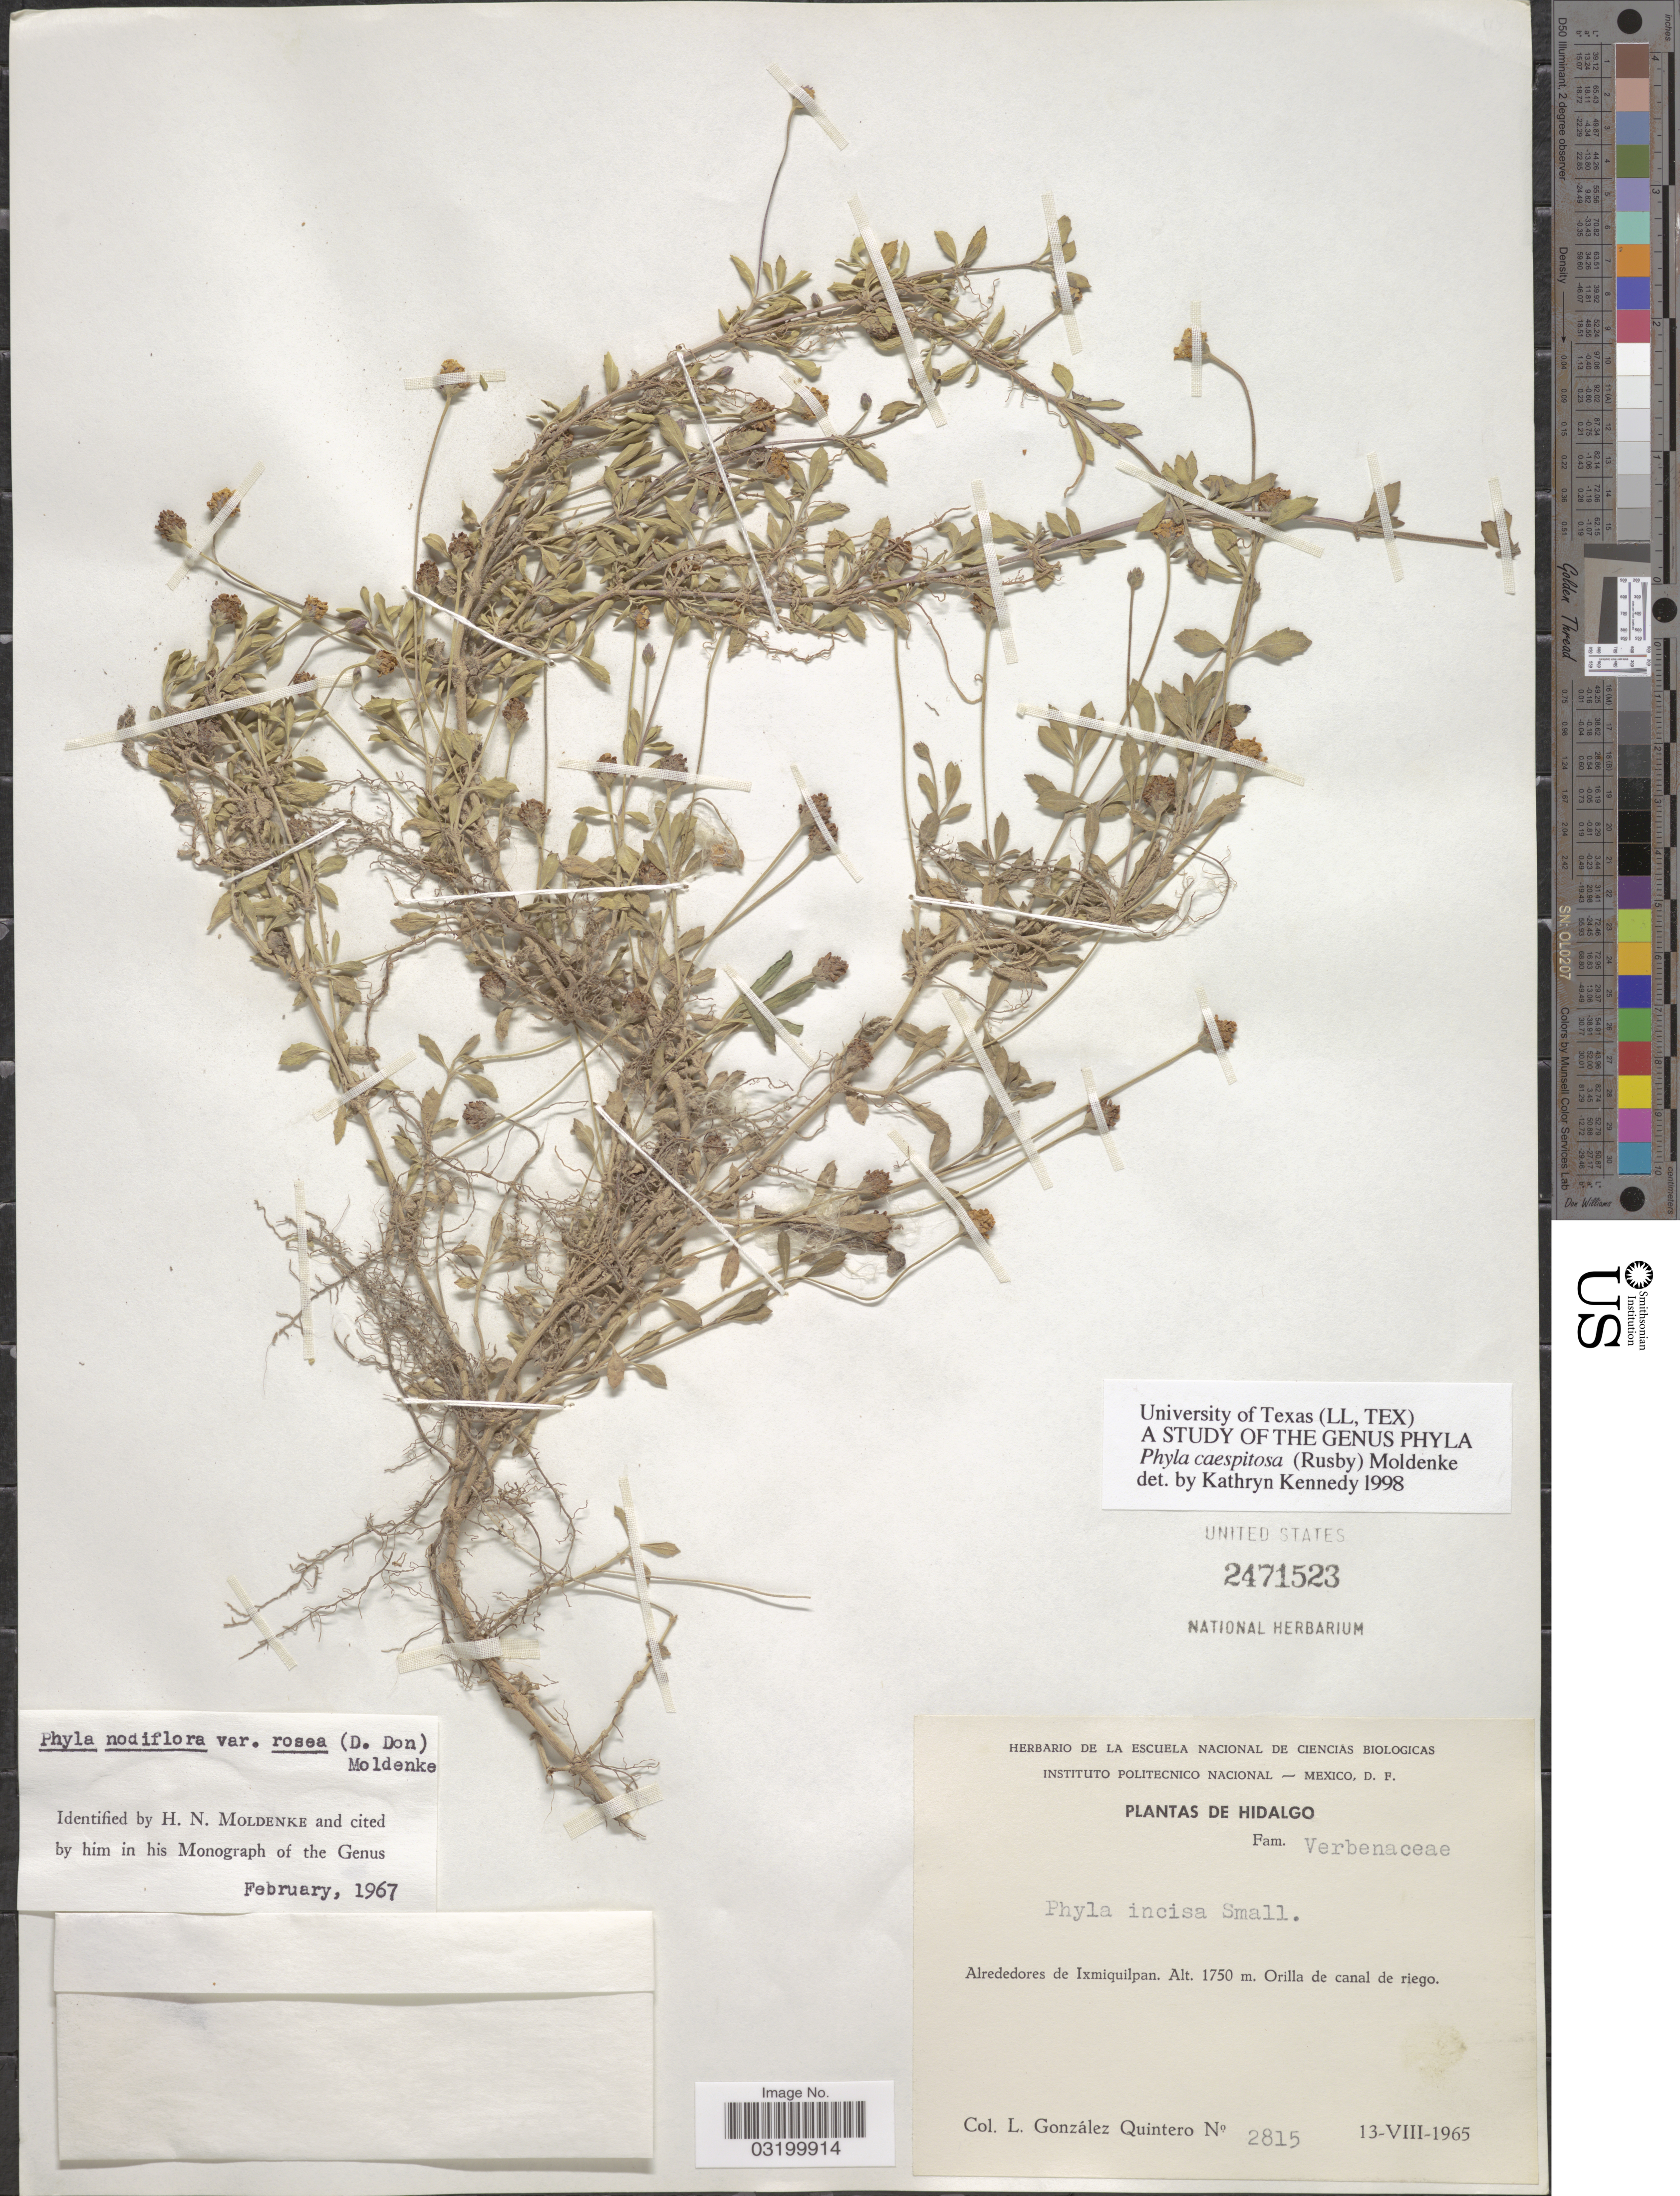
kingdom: Plantae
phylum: Tracheophyta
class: Magnoliopsida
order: Lamiales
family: Verbenaceae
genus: Phyla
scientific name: Phyla caespitosa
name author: (Rusby) Moldenke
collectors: L. González Quintero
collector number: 2815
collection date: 1965-08-13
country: Mexico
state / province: Hidalgo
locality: Alrededores de Ixmiquilpan. Orilla de canal de riego.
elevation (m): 1750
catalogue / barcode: US 2471523